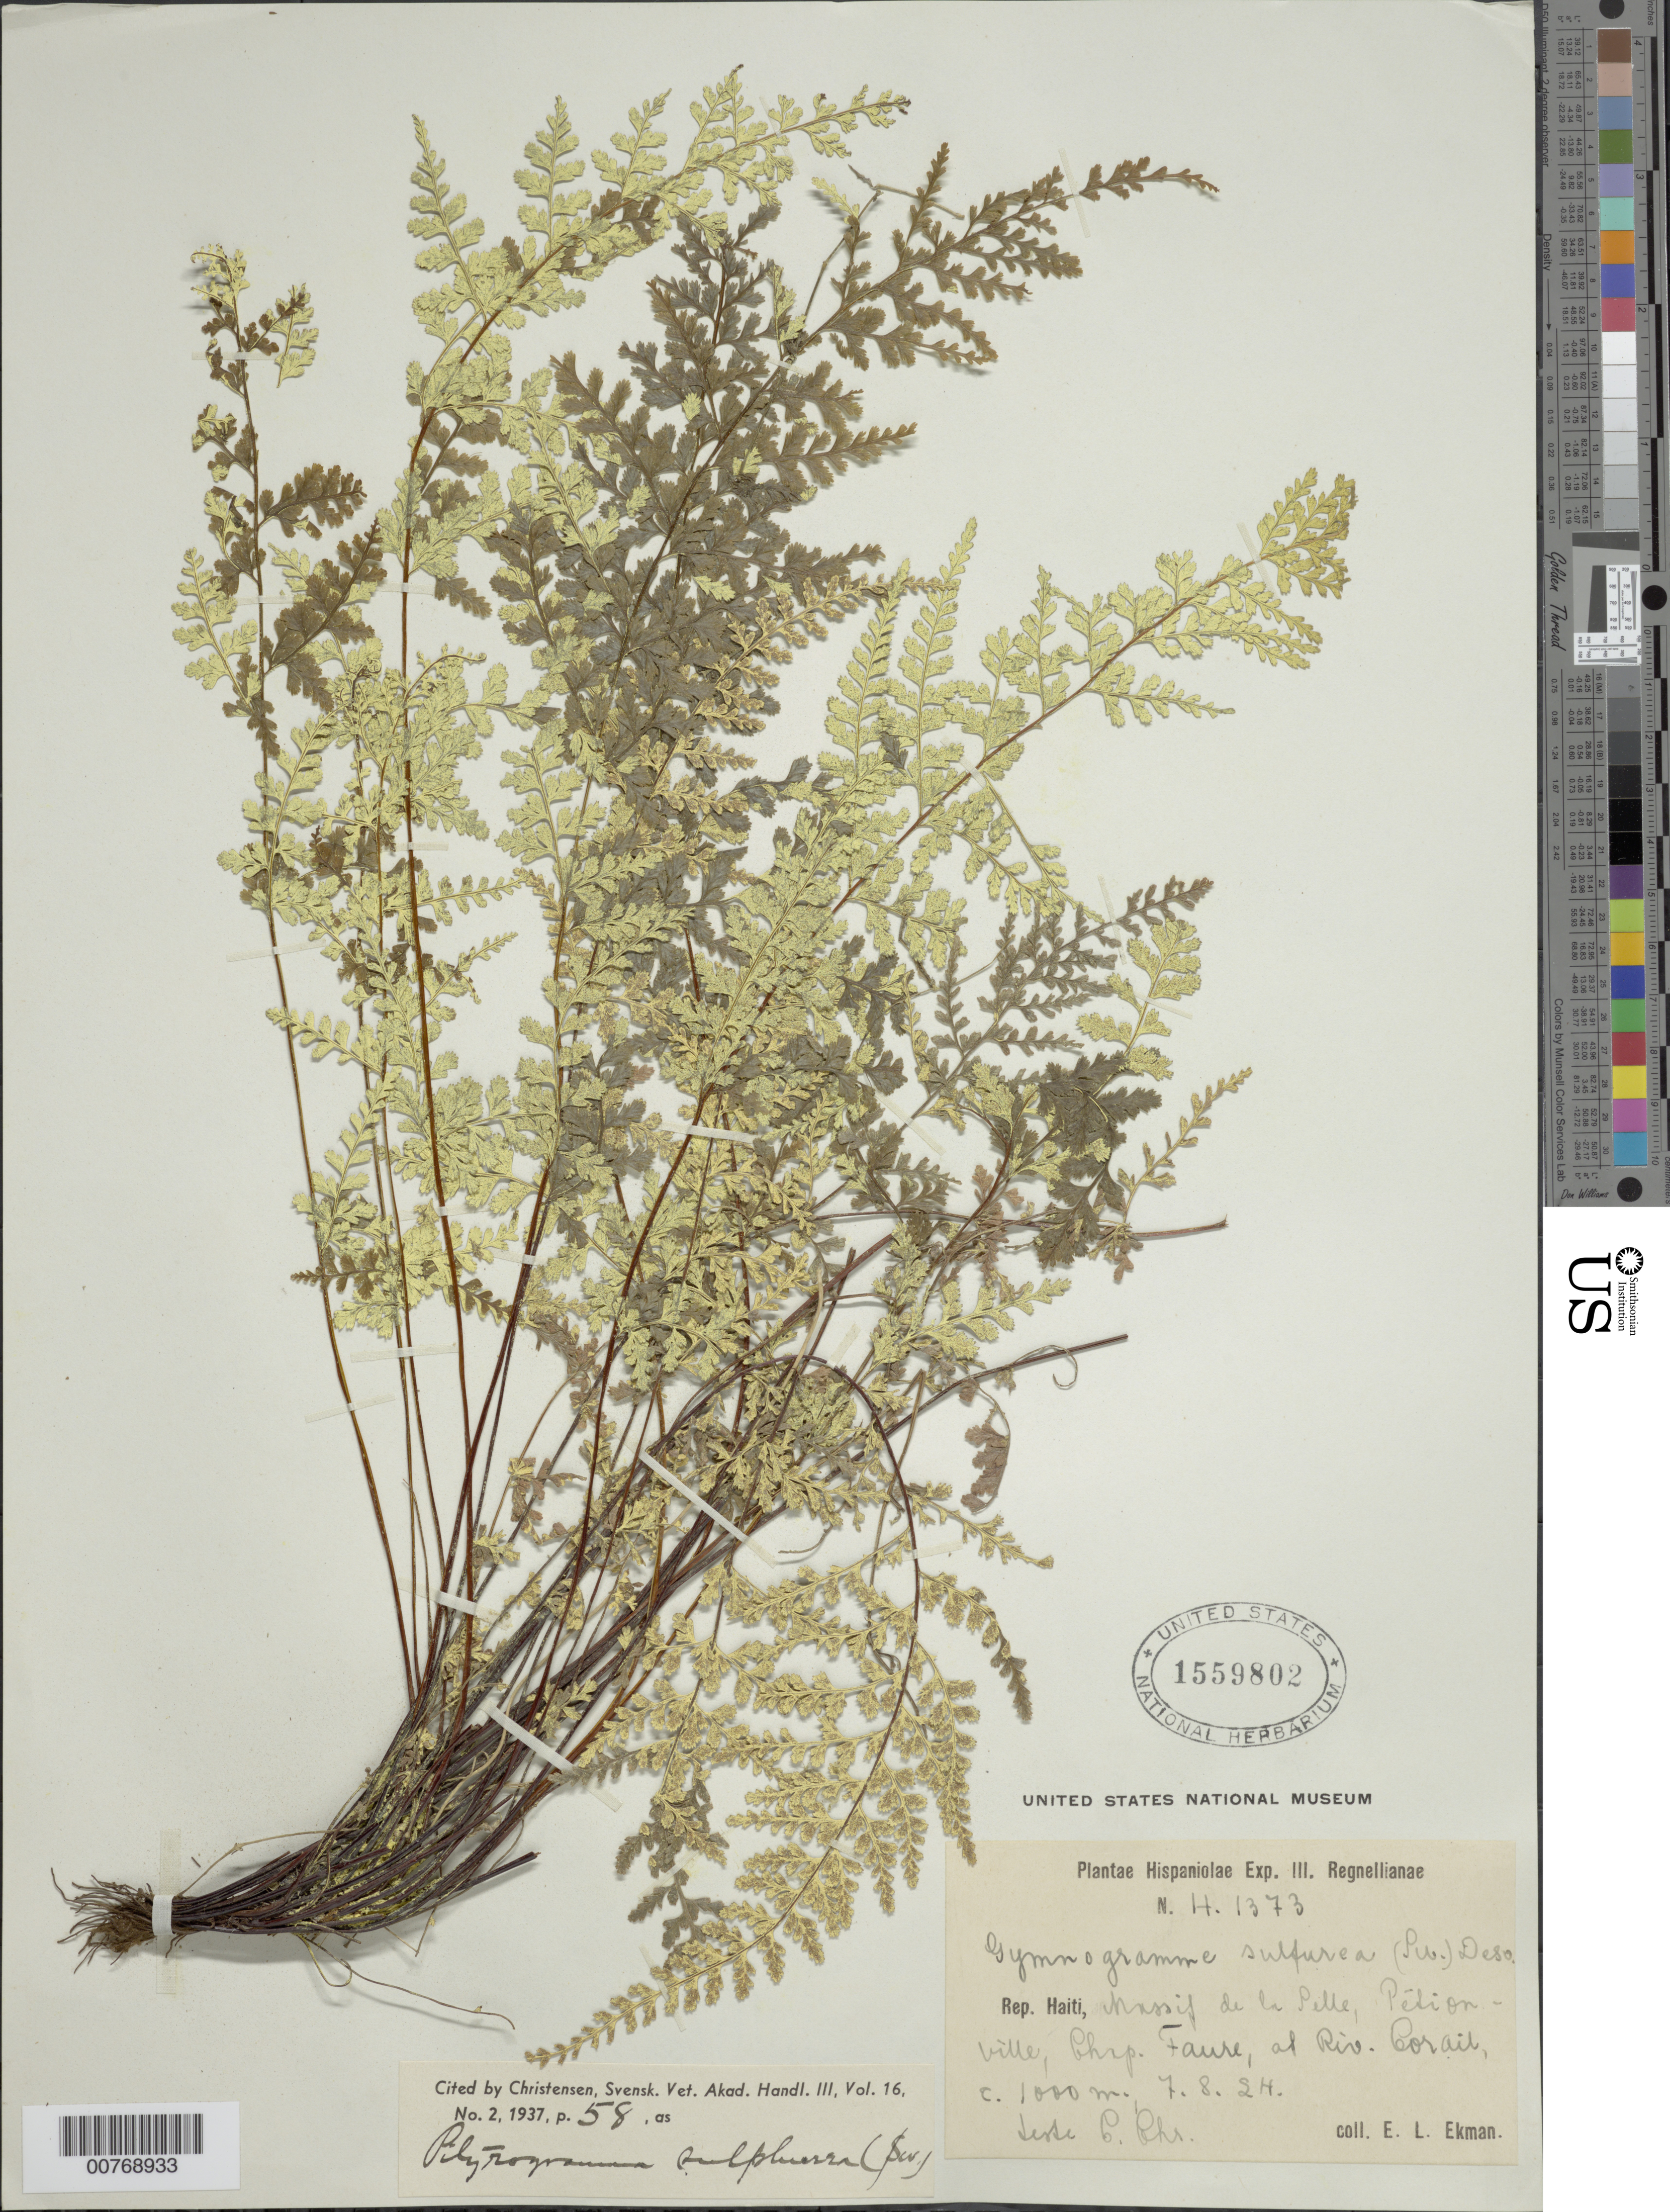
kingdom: Plantae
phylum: Tracheophyta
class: Polypodiopsida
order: Polypodiales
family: Pteridaceae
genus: Pityrogramma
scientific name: Pityrogramma sulphurea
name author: (Sw.) Maxon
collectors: E. L. Ekman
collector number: H 1373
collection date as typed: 07 Aug 1924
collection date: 1924-08-07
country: Haiti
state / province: Ouest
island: Hispaniola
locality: Massif de la Selle, Pédionville, C. Faure, at Riv. Corail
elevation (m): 1000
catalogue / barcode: US 1559802